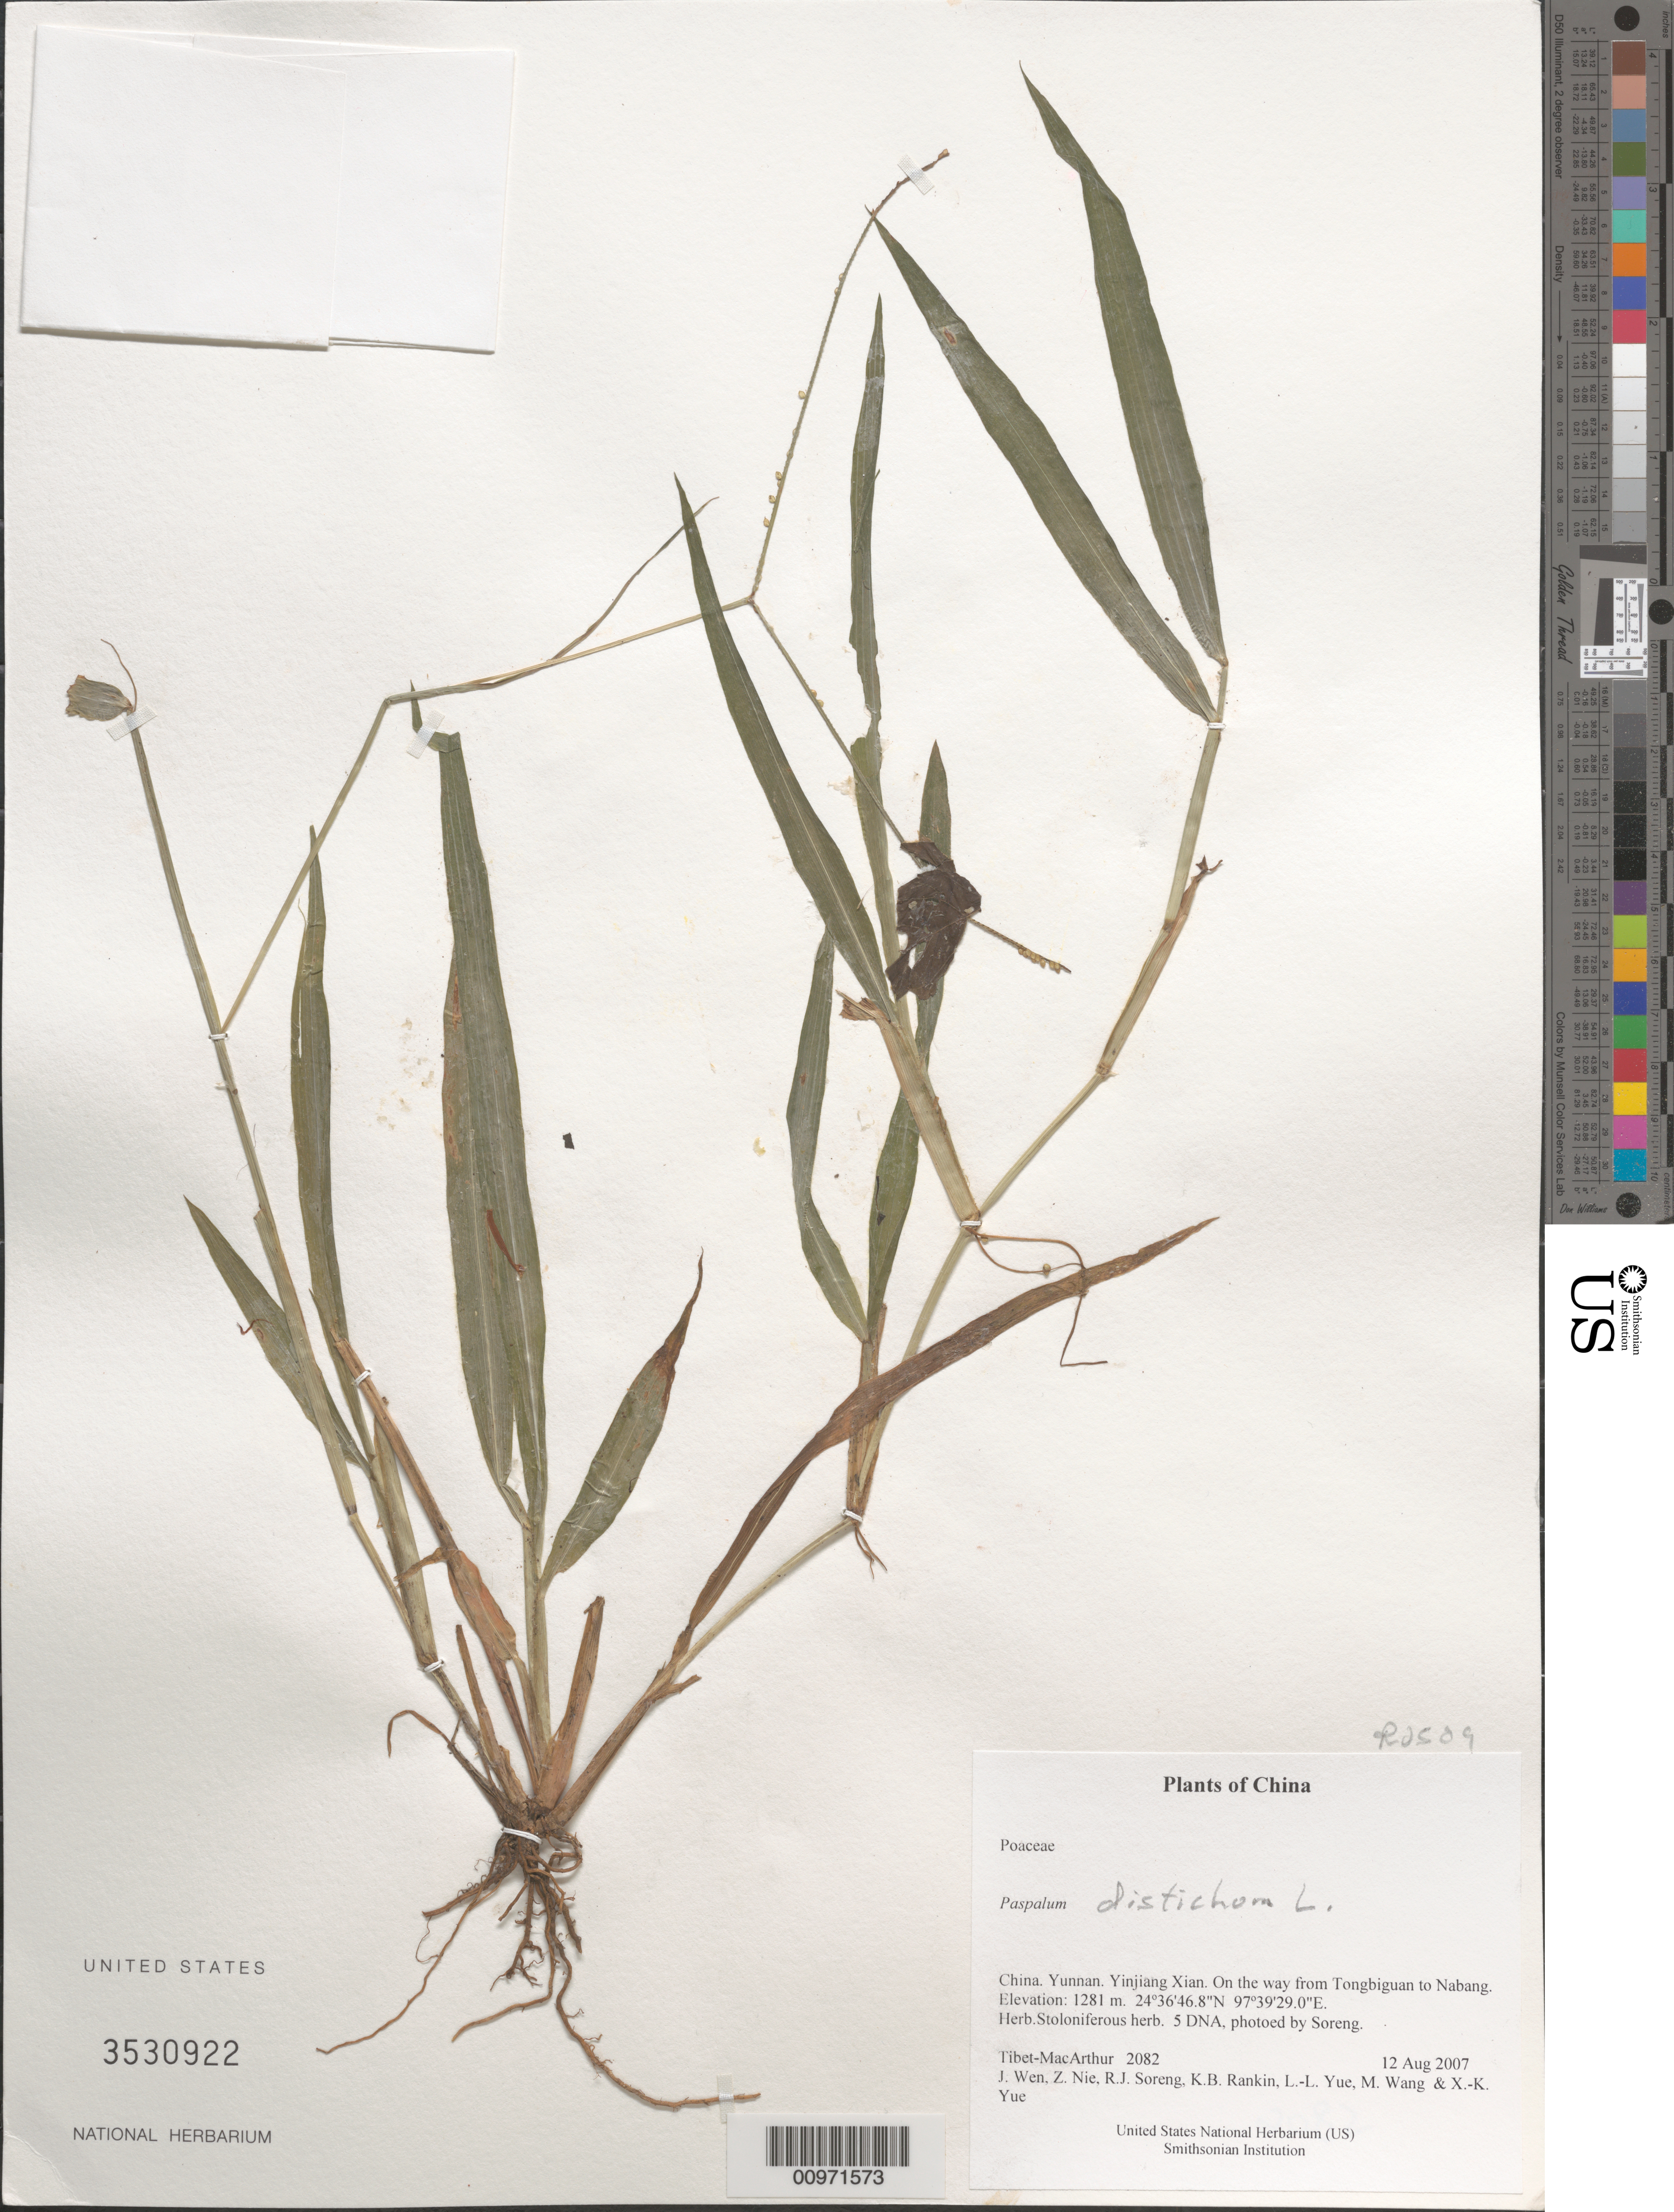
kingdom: Plantae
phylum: Tracheophyta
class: Liliopsida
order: Poales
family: Poaceae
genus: Paspalum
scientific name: Paspalum distichum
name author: L.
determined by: Soreng, Robert J., Research Associate (BOT), Smithsonian Institution - National Museum of Natural History (UNITED STATES)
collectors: Tibet-MacArthur, J. Wen, Z. Nie, R. J. Soreng, K. Rankin, L. Yue, M. Wang & X. Yue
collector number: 2082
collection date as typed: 12 Aug 2007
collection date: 2007-08-12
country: China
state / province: Yunnan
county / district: Yinjiang Xian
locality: On the way from Tongbiguan to Nabang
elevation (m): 1281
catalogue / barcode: US 3530922